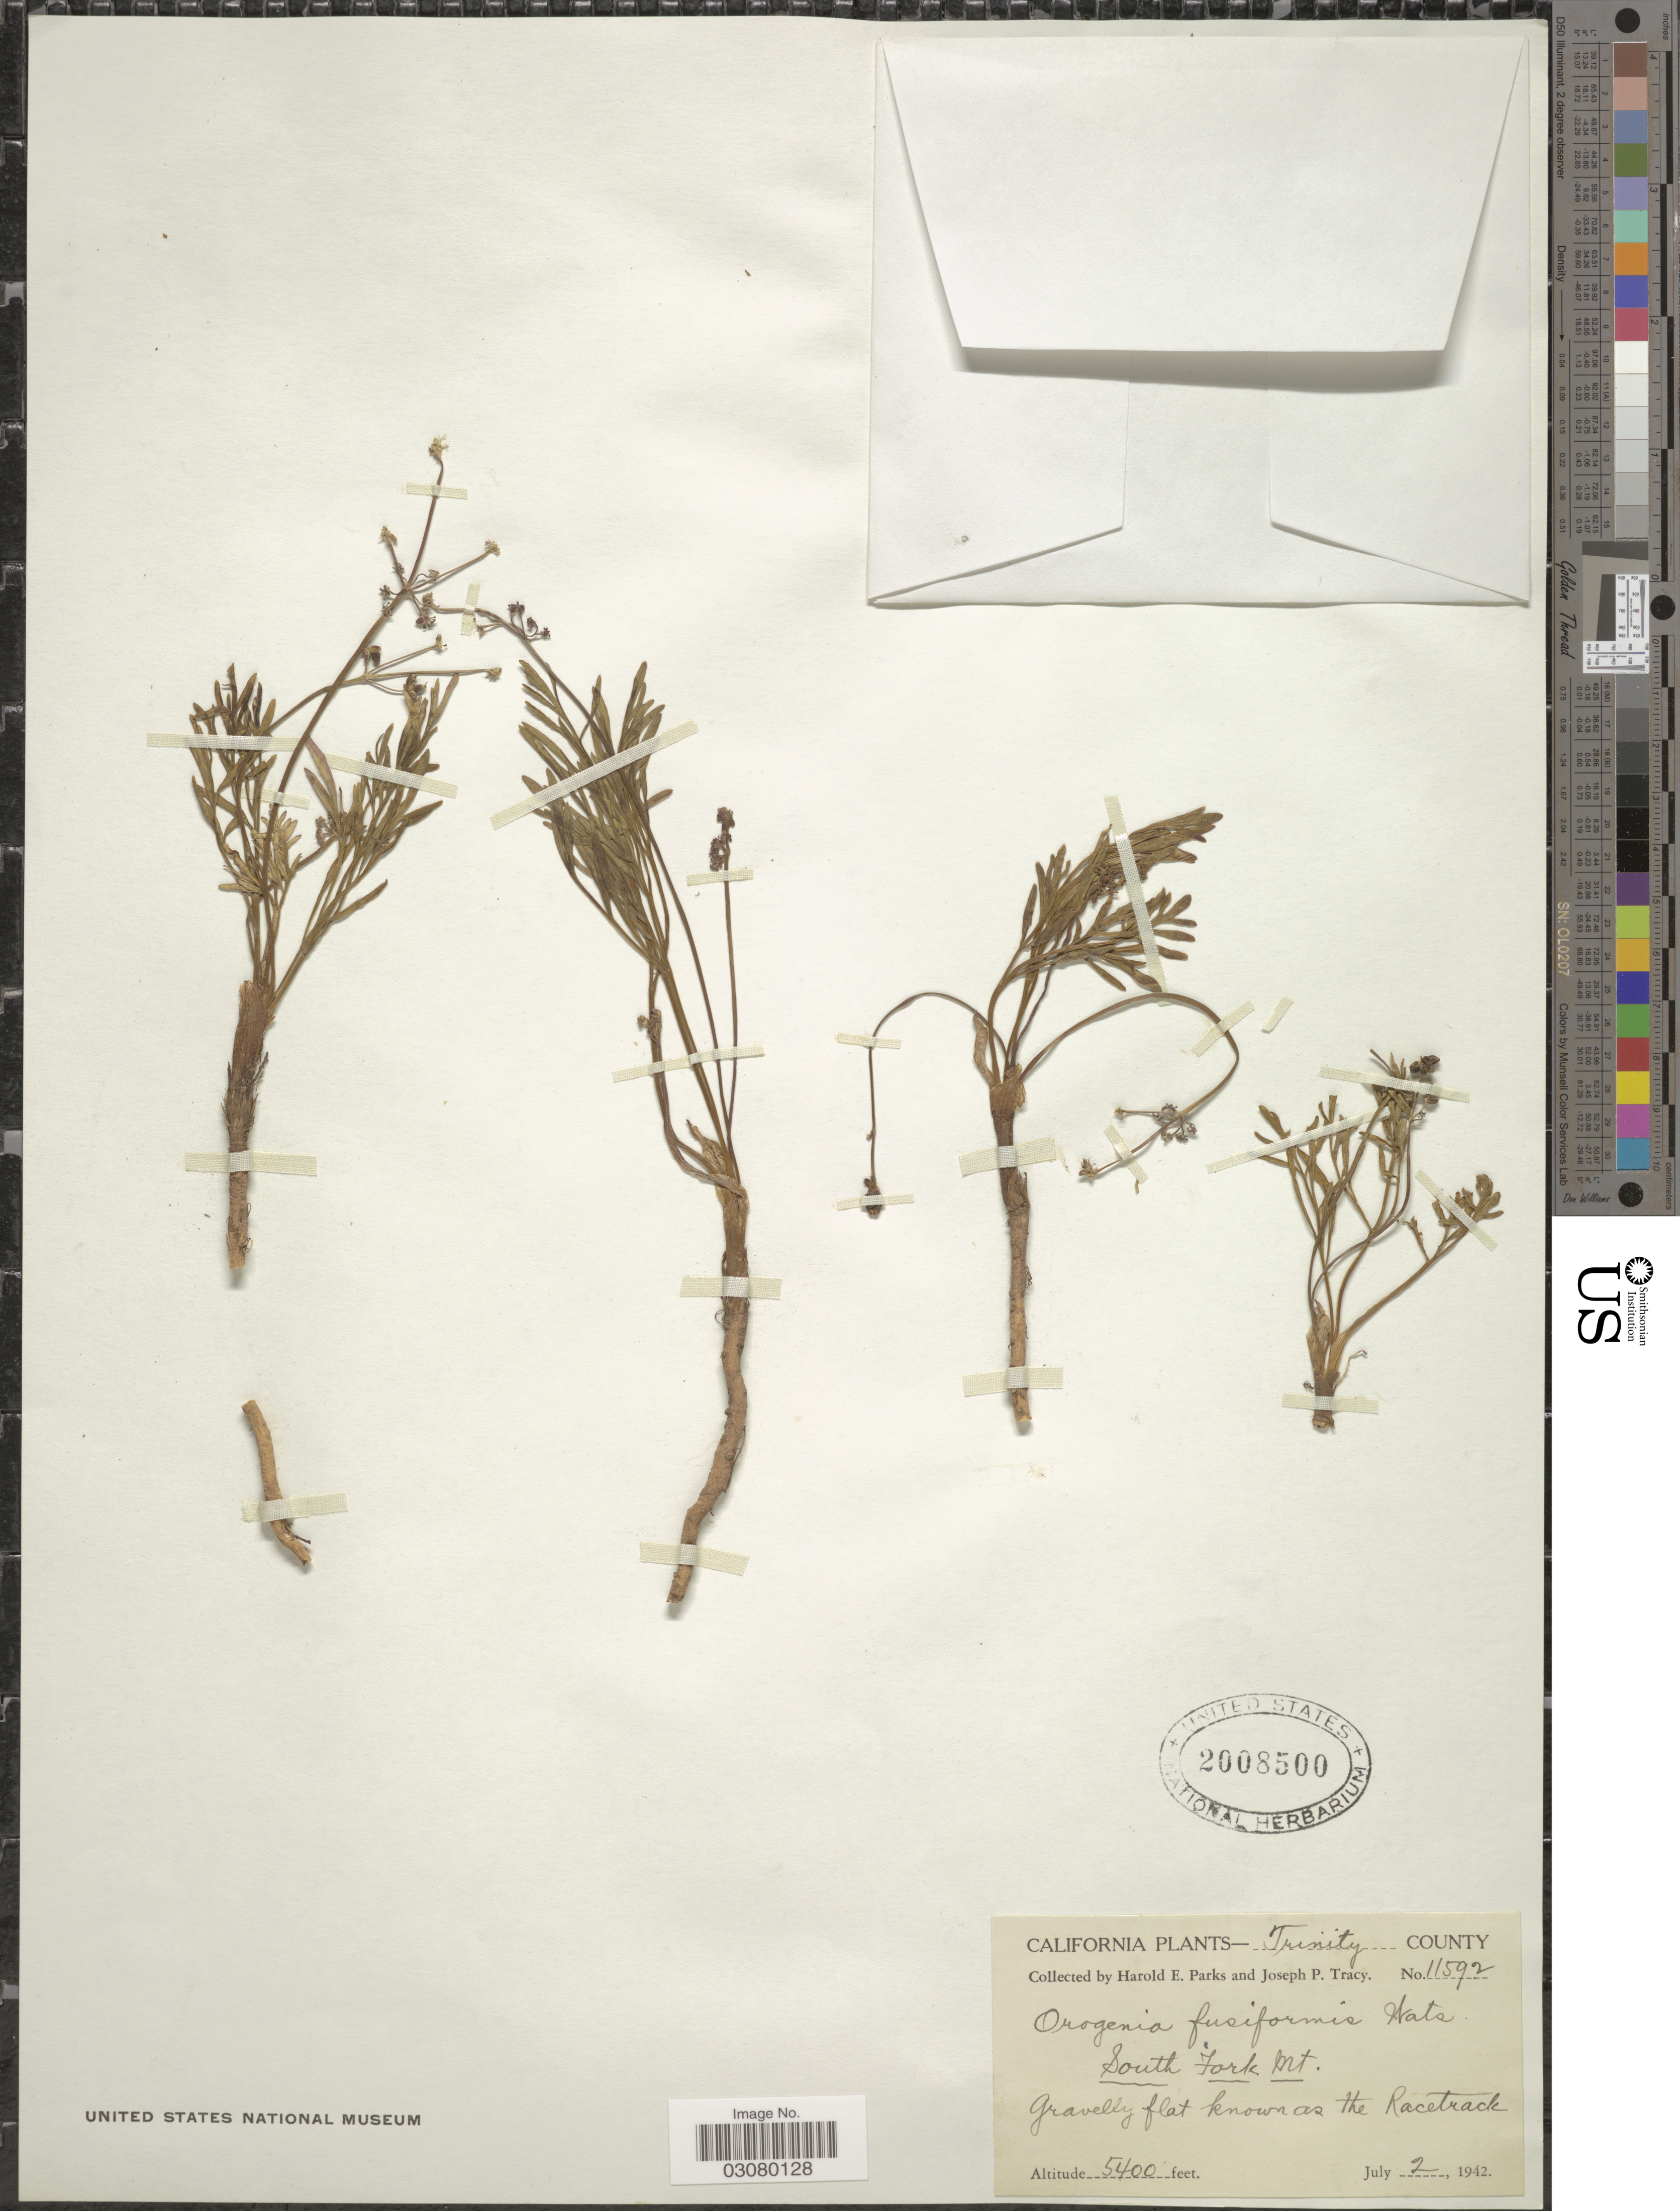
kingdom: Plantae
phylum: Tracheophyta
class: Magnoliopsida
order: Apiales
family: Apiaceae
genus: Orogenia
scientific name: Orogenia fusiformis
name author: S. Watson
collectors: H. E. Parks & J. Tracy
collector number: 11592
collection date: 1942-07-02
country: United States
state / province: California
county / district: Trinity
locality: Trinity County. South Fork Mt.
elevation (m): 1646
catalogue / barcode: US 2008500